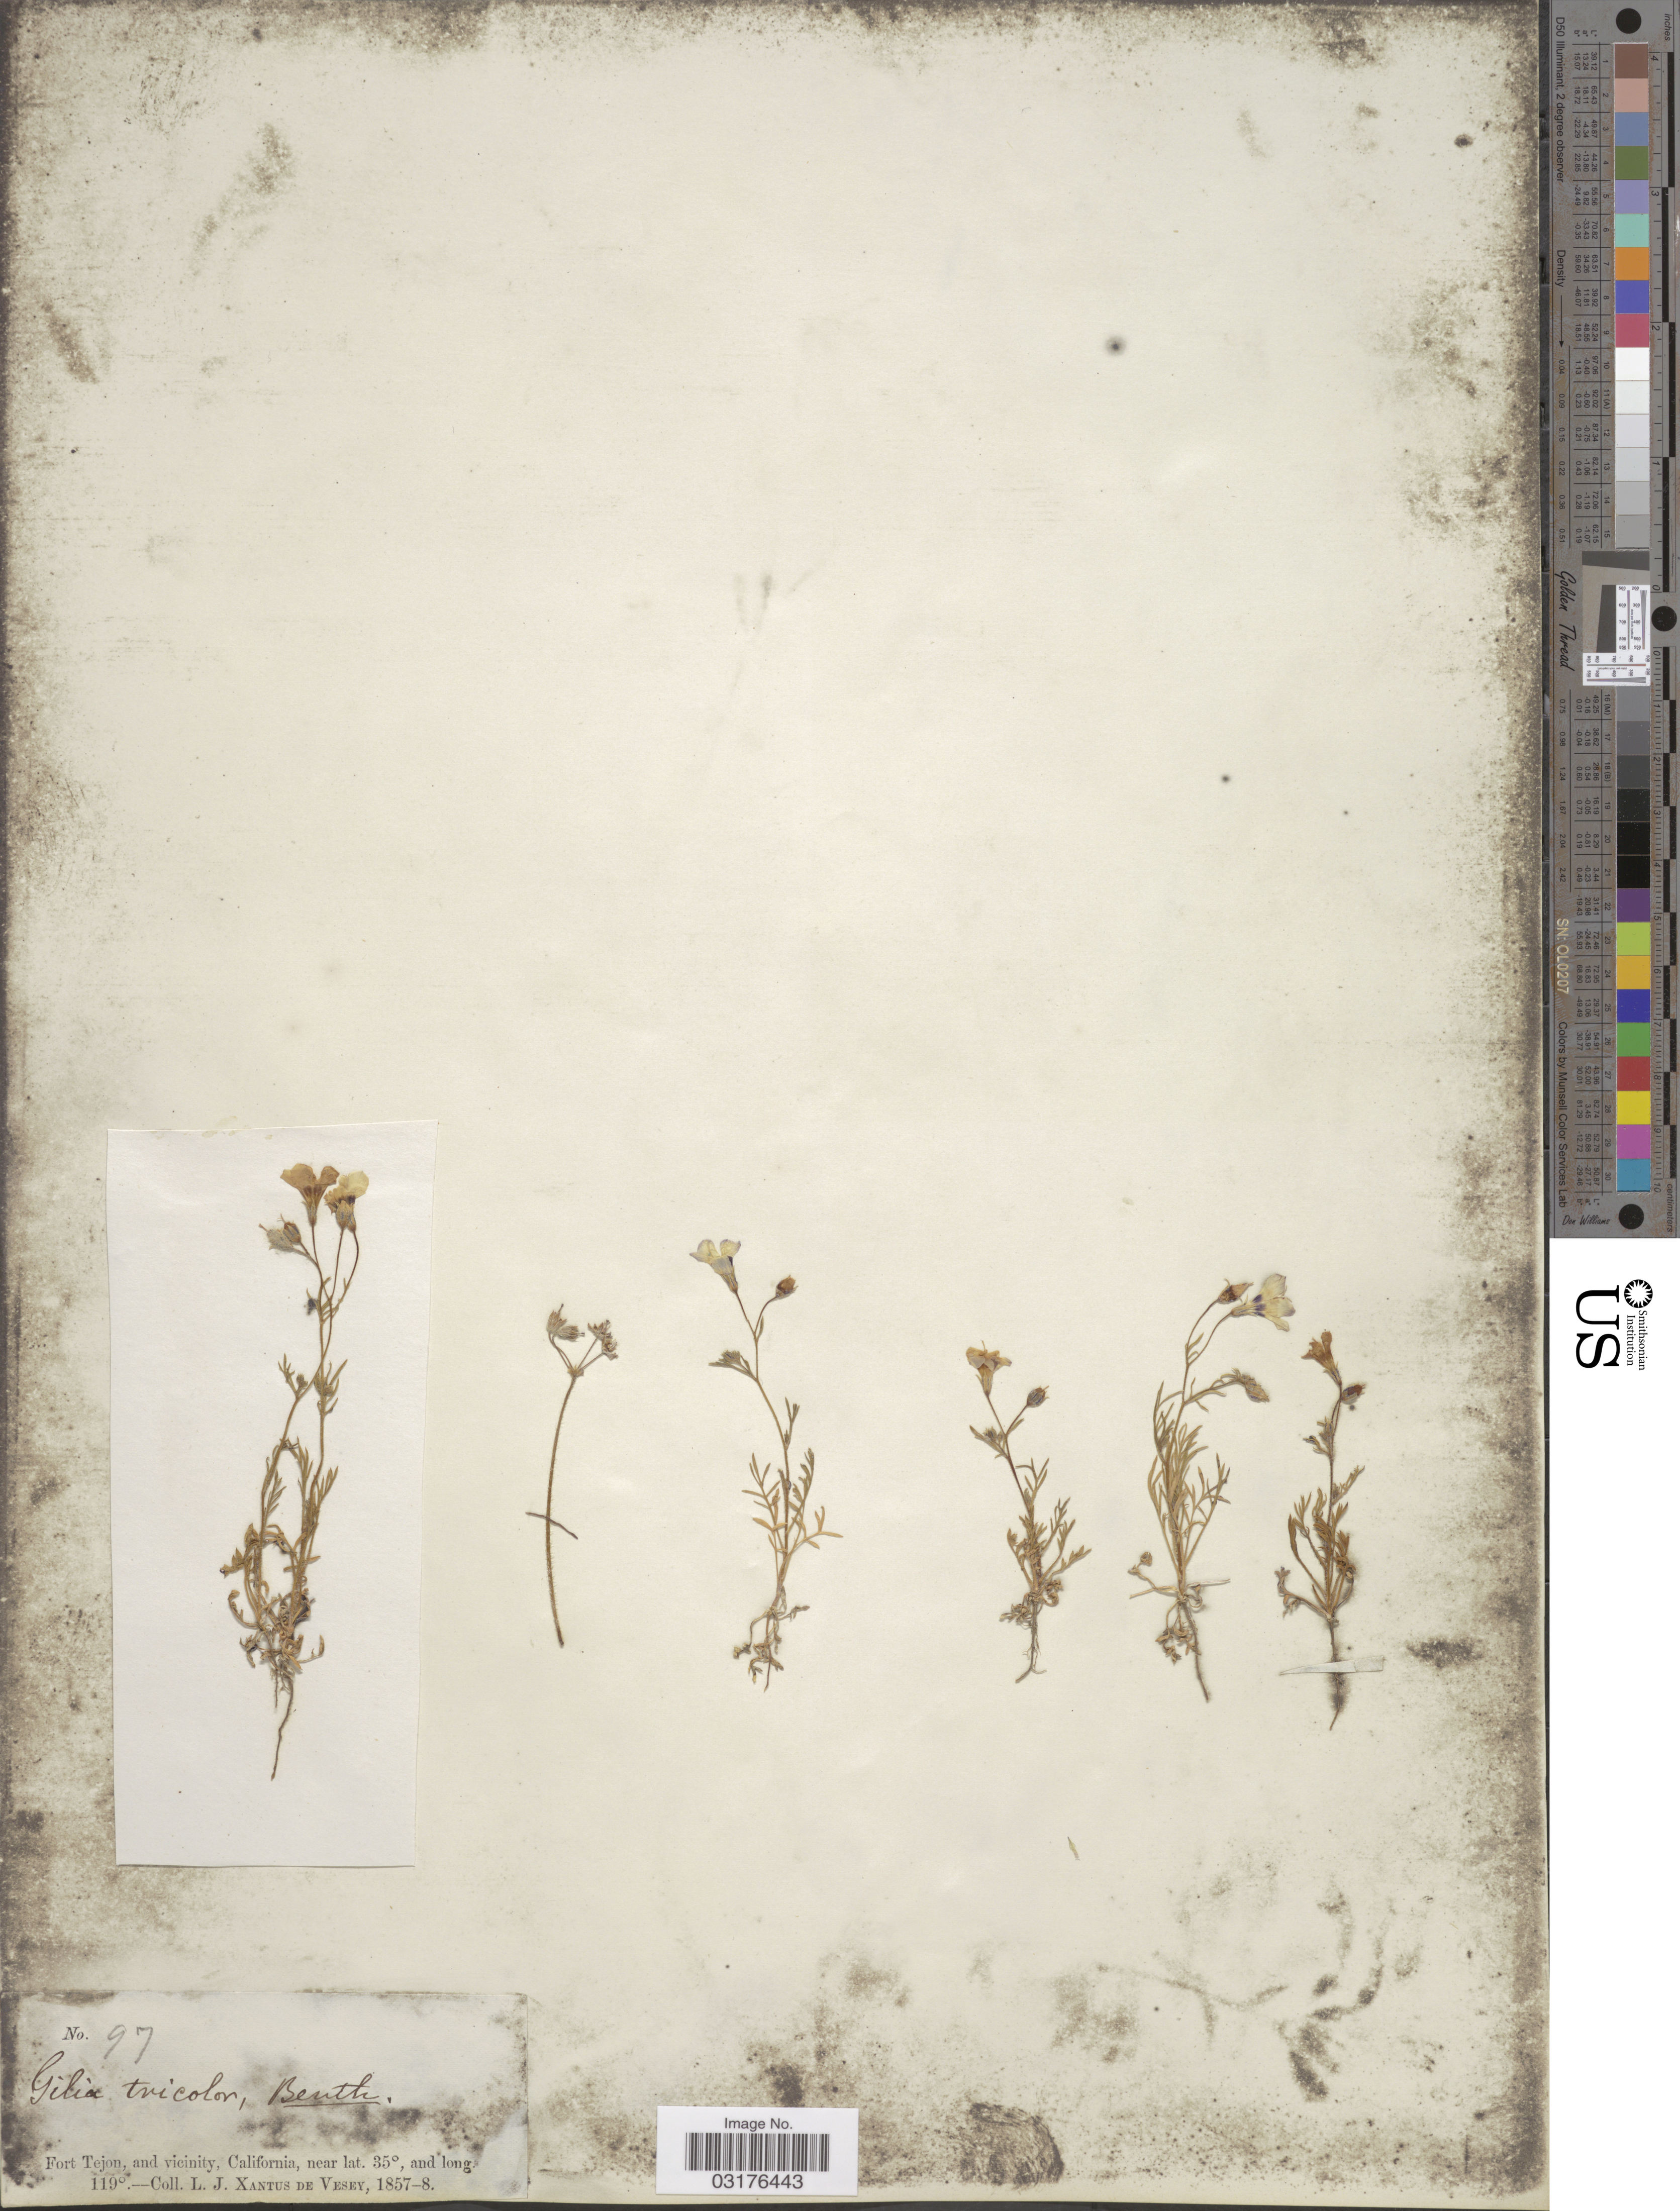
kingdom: Plantae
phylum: Tracheophyta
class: Magnoliopsida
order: Ericales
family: Polemoniaceae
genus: Gilia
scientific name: Gilia tricolor subsp. diffusa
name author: (Congdon) H. Mason & A.D. Grant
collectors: L. Xantus de Vesey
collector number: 97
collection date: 1857/1858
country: United States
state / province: California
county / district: Kern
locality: Fort Tejon, and vicinity.